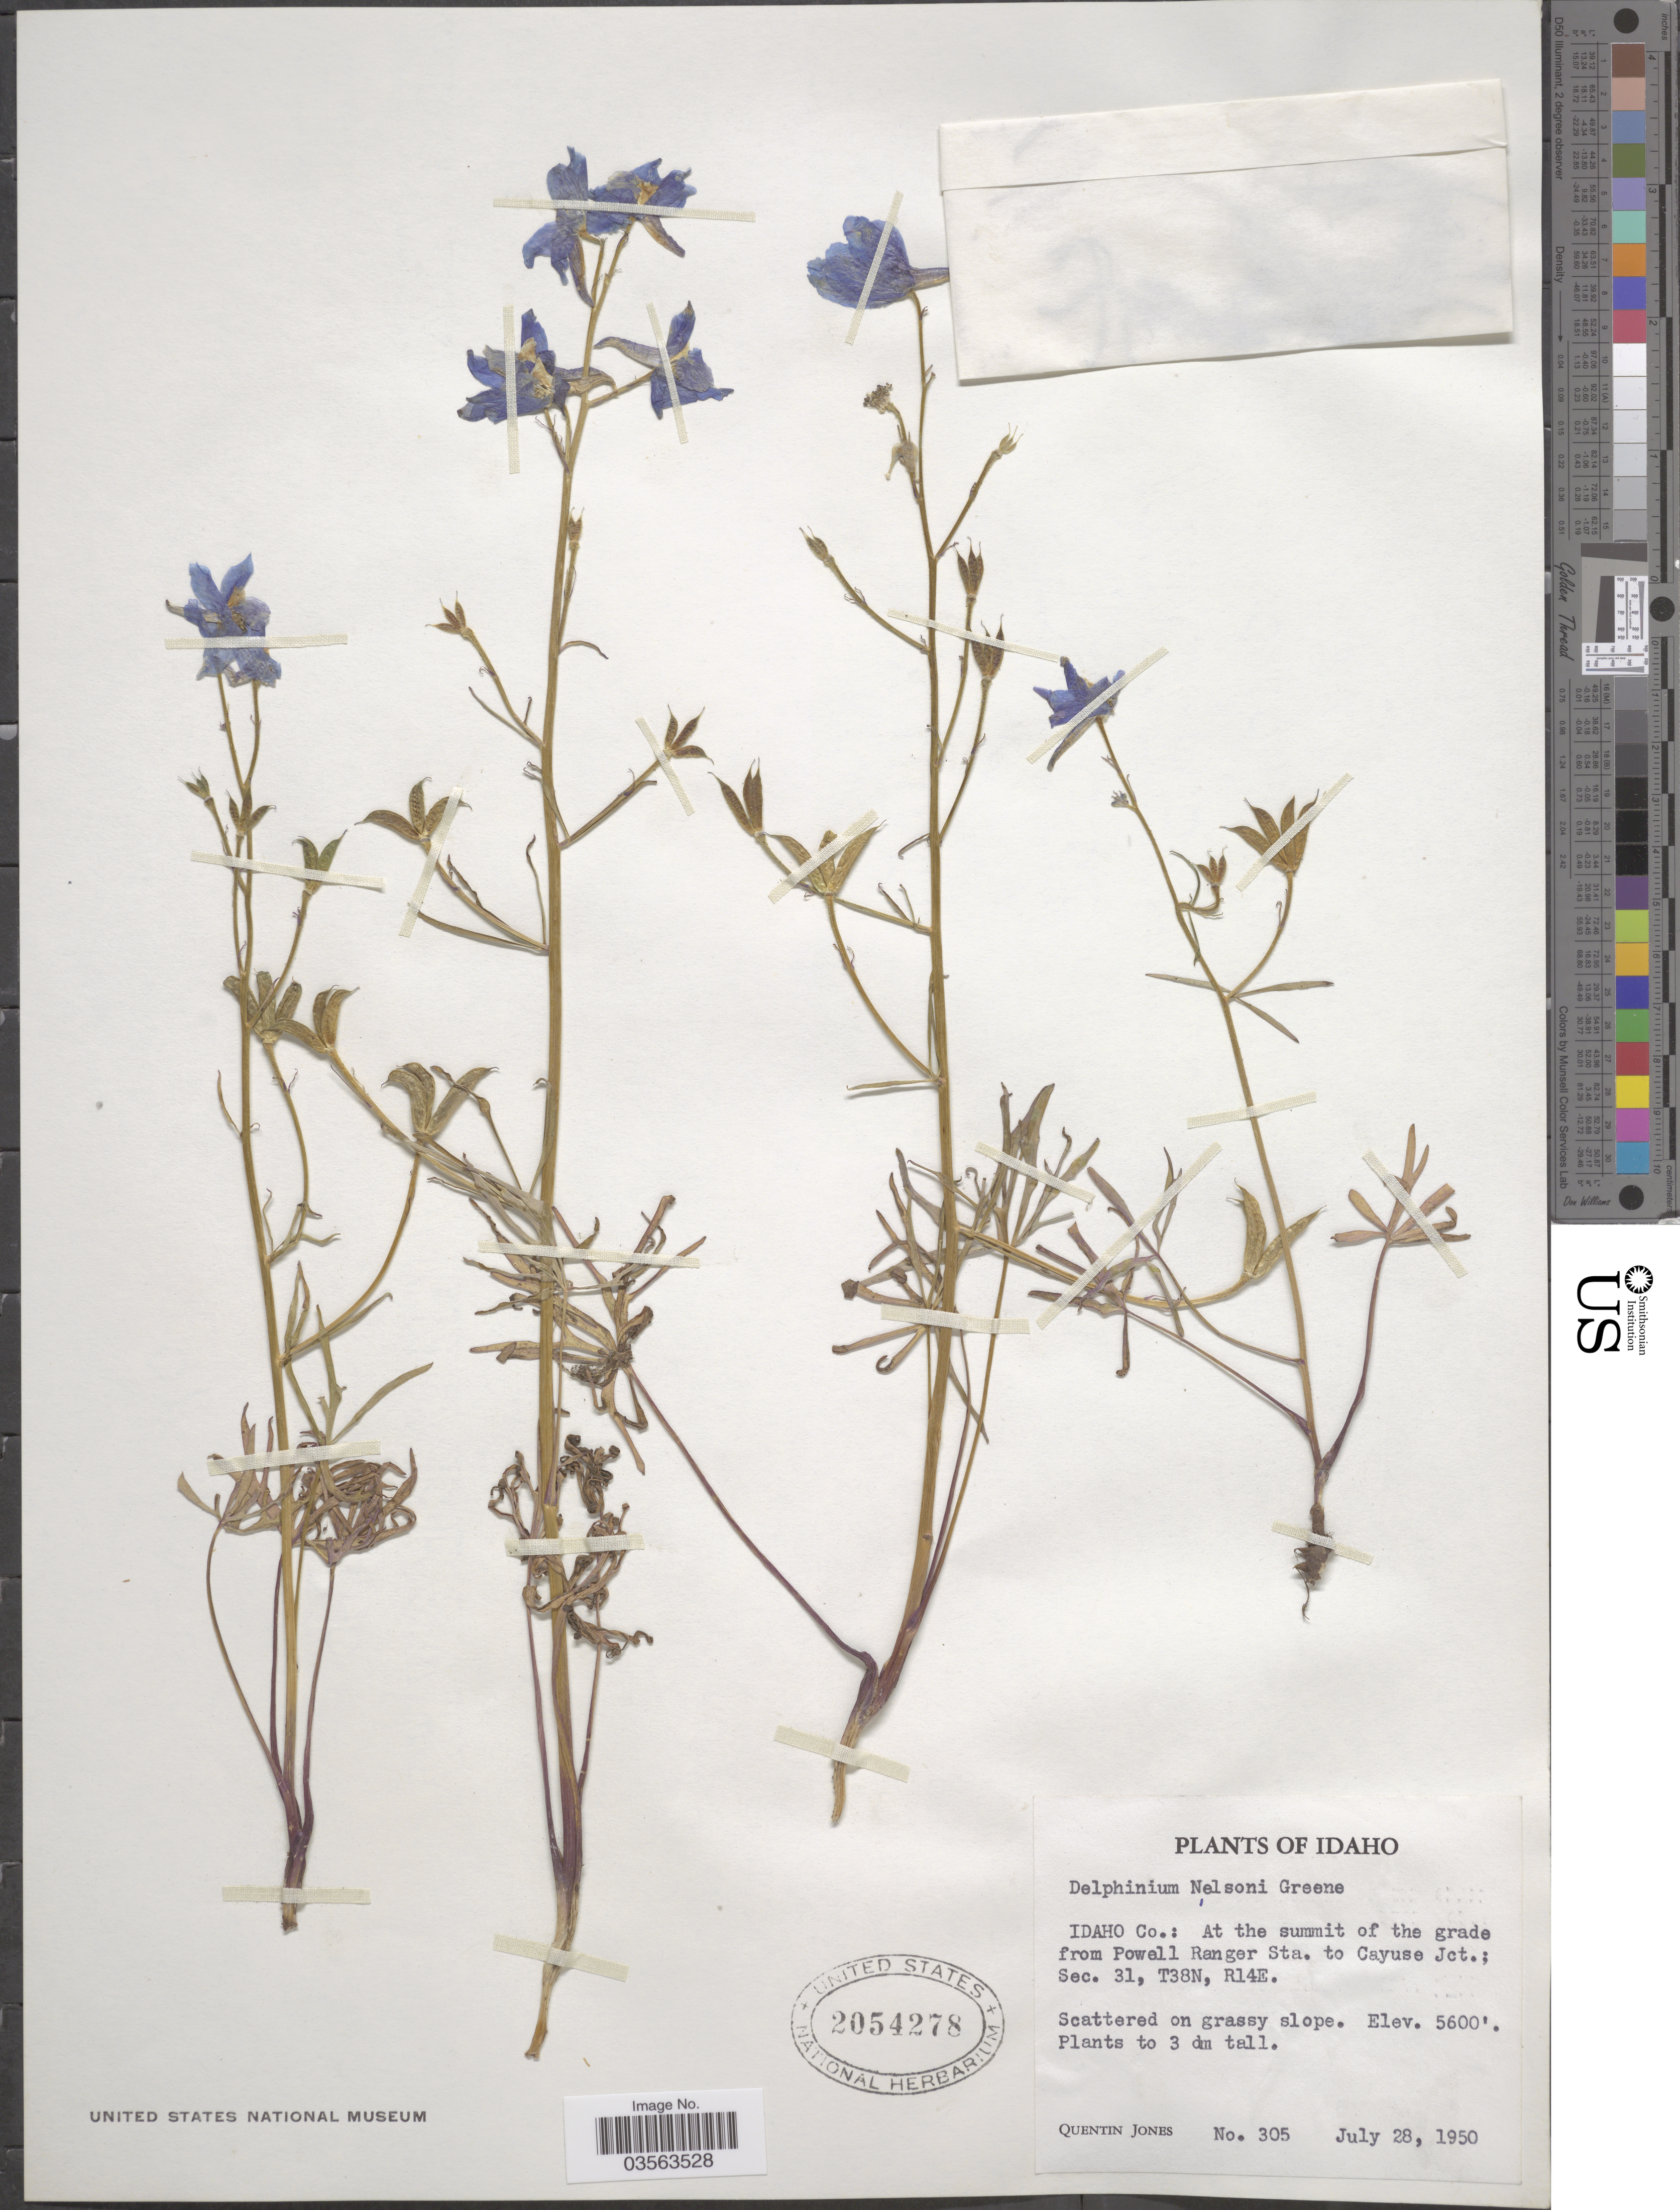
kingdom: Plantae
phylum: Tracheophyta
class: Magnoliopsida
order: Ranunculales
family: Ranunculaceae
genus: Delphinium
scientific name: Delphinium nelsonii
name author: Greene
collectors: Q. Jones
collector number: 305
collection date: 1950-07-28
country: United States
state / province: Idaho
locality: Idaho Co.: At the summit of the grade from Powell Ranger Sta. to Cayuse Jct.; Sec. 31, T38N, R14E.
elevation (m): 1707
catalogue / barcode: US 2054278